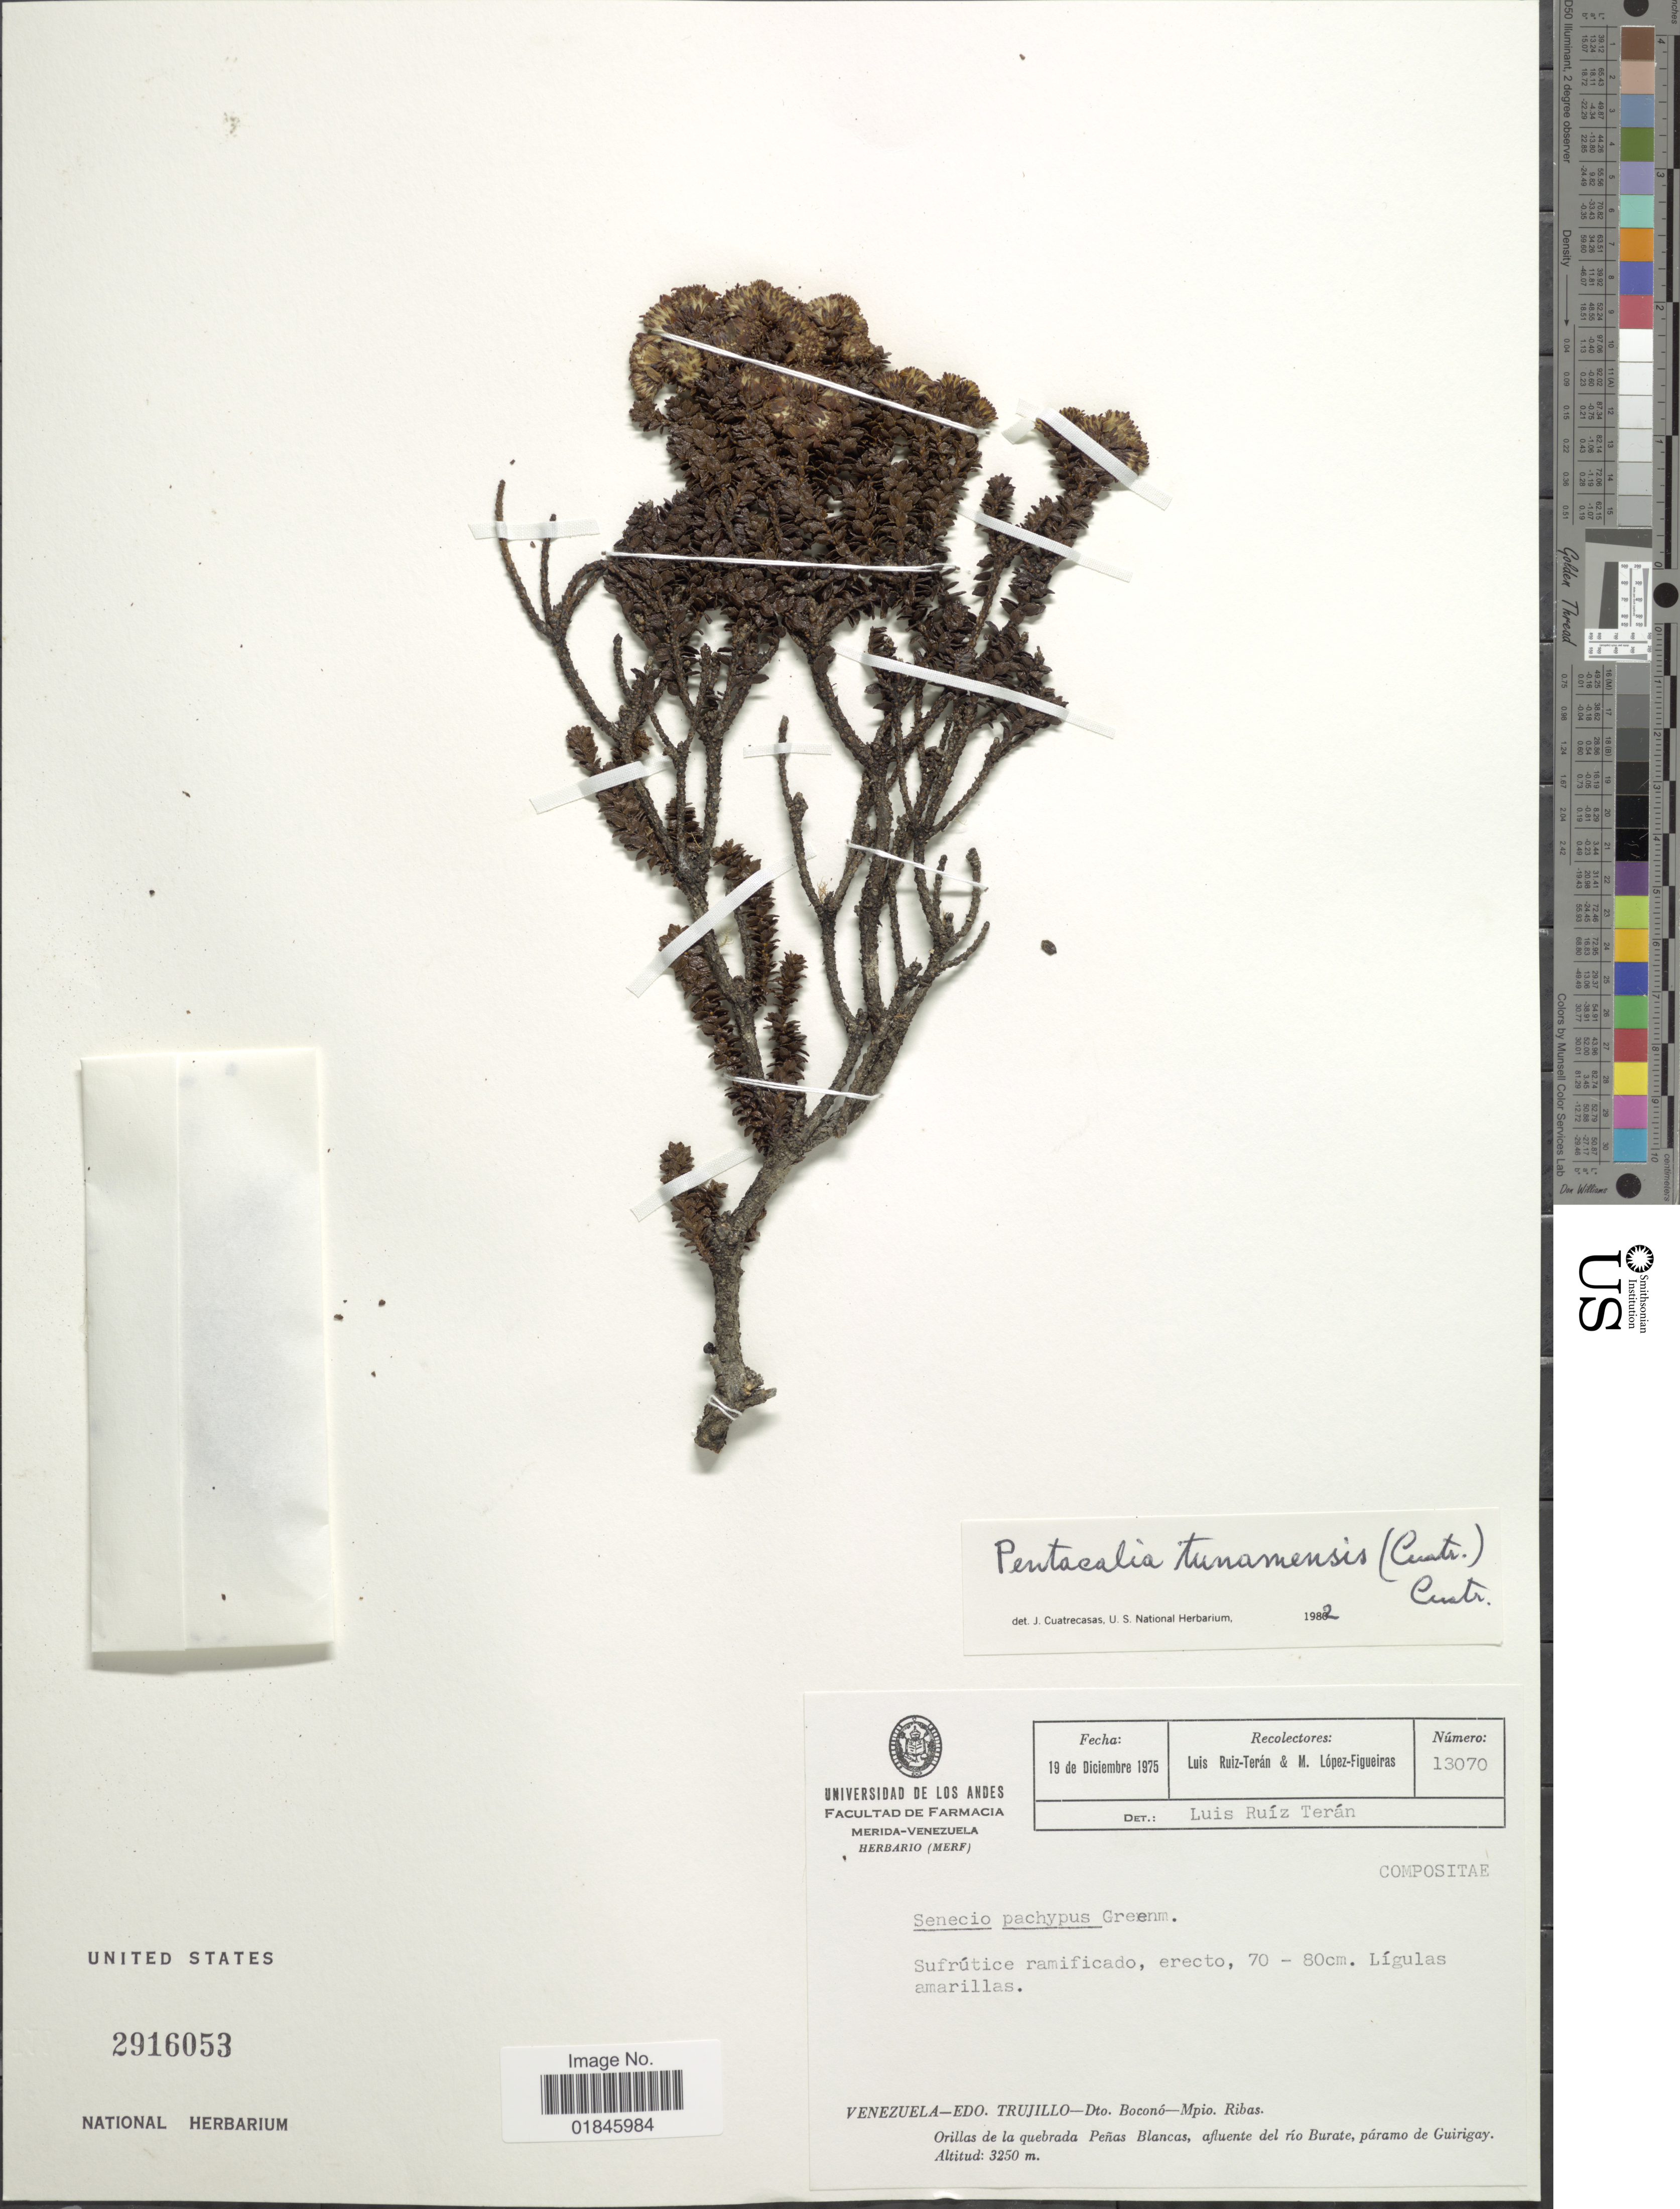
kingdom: Plantae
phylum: Tracheophyta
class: Magnoliopsida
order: Asterales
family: Asteraceae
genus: Pentacalia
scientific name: Pentacalia tunamensis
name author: (Cuatrec.) Cuatrec.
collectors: L. Teran & M. López Figueiras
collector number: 13070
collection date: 1975-12-19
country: Venezuela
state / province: Trujillo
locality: Dto. Boconó - Mpio. Ribas. Orillas de la quebrada Peñas Blancas, afluente del río Burate, páramo de Guirigay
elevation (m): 3250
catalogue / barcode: US 2916053